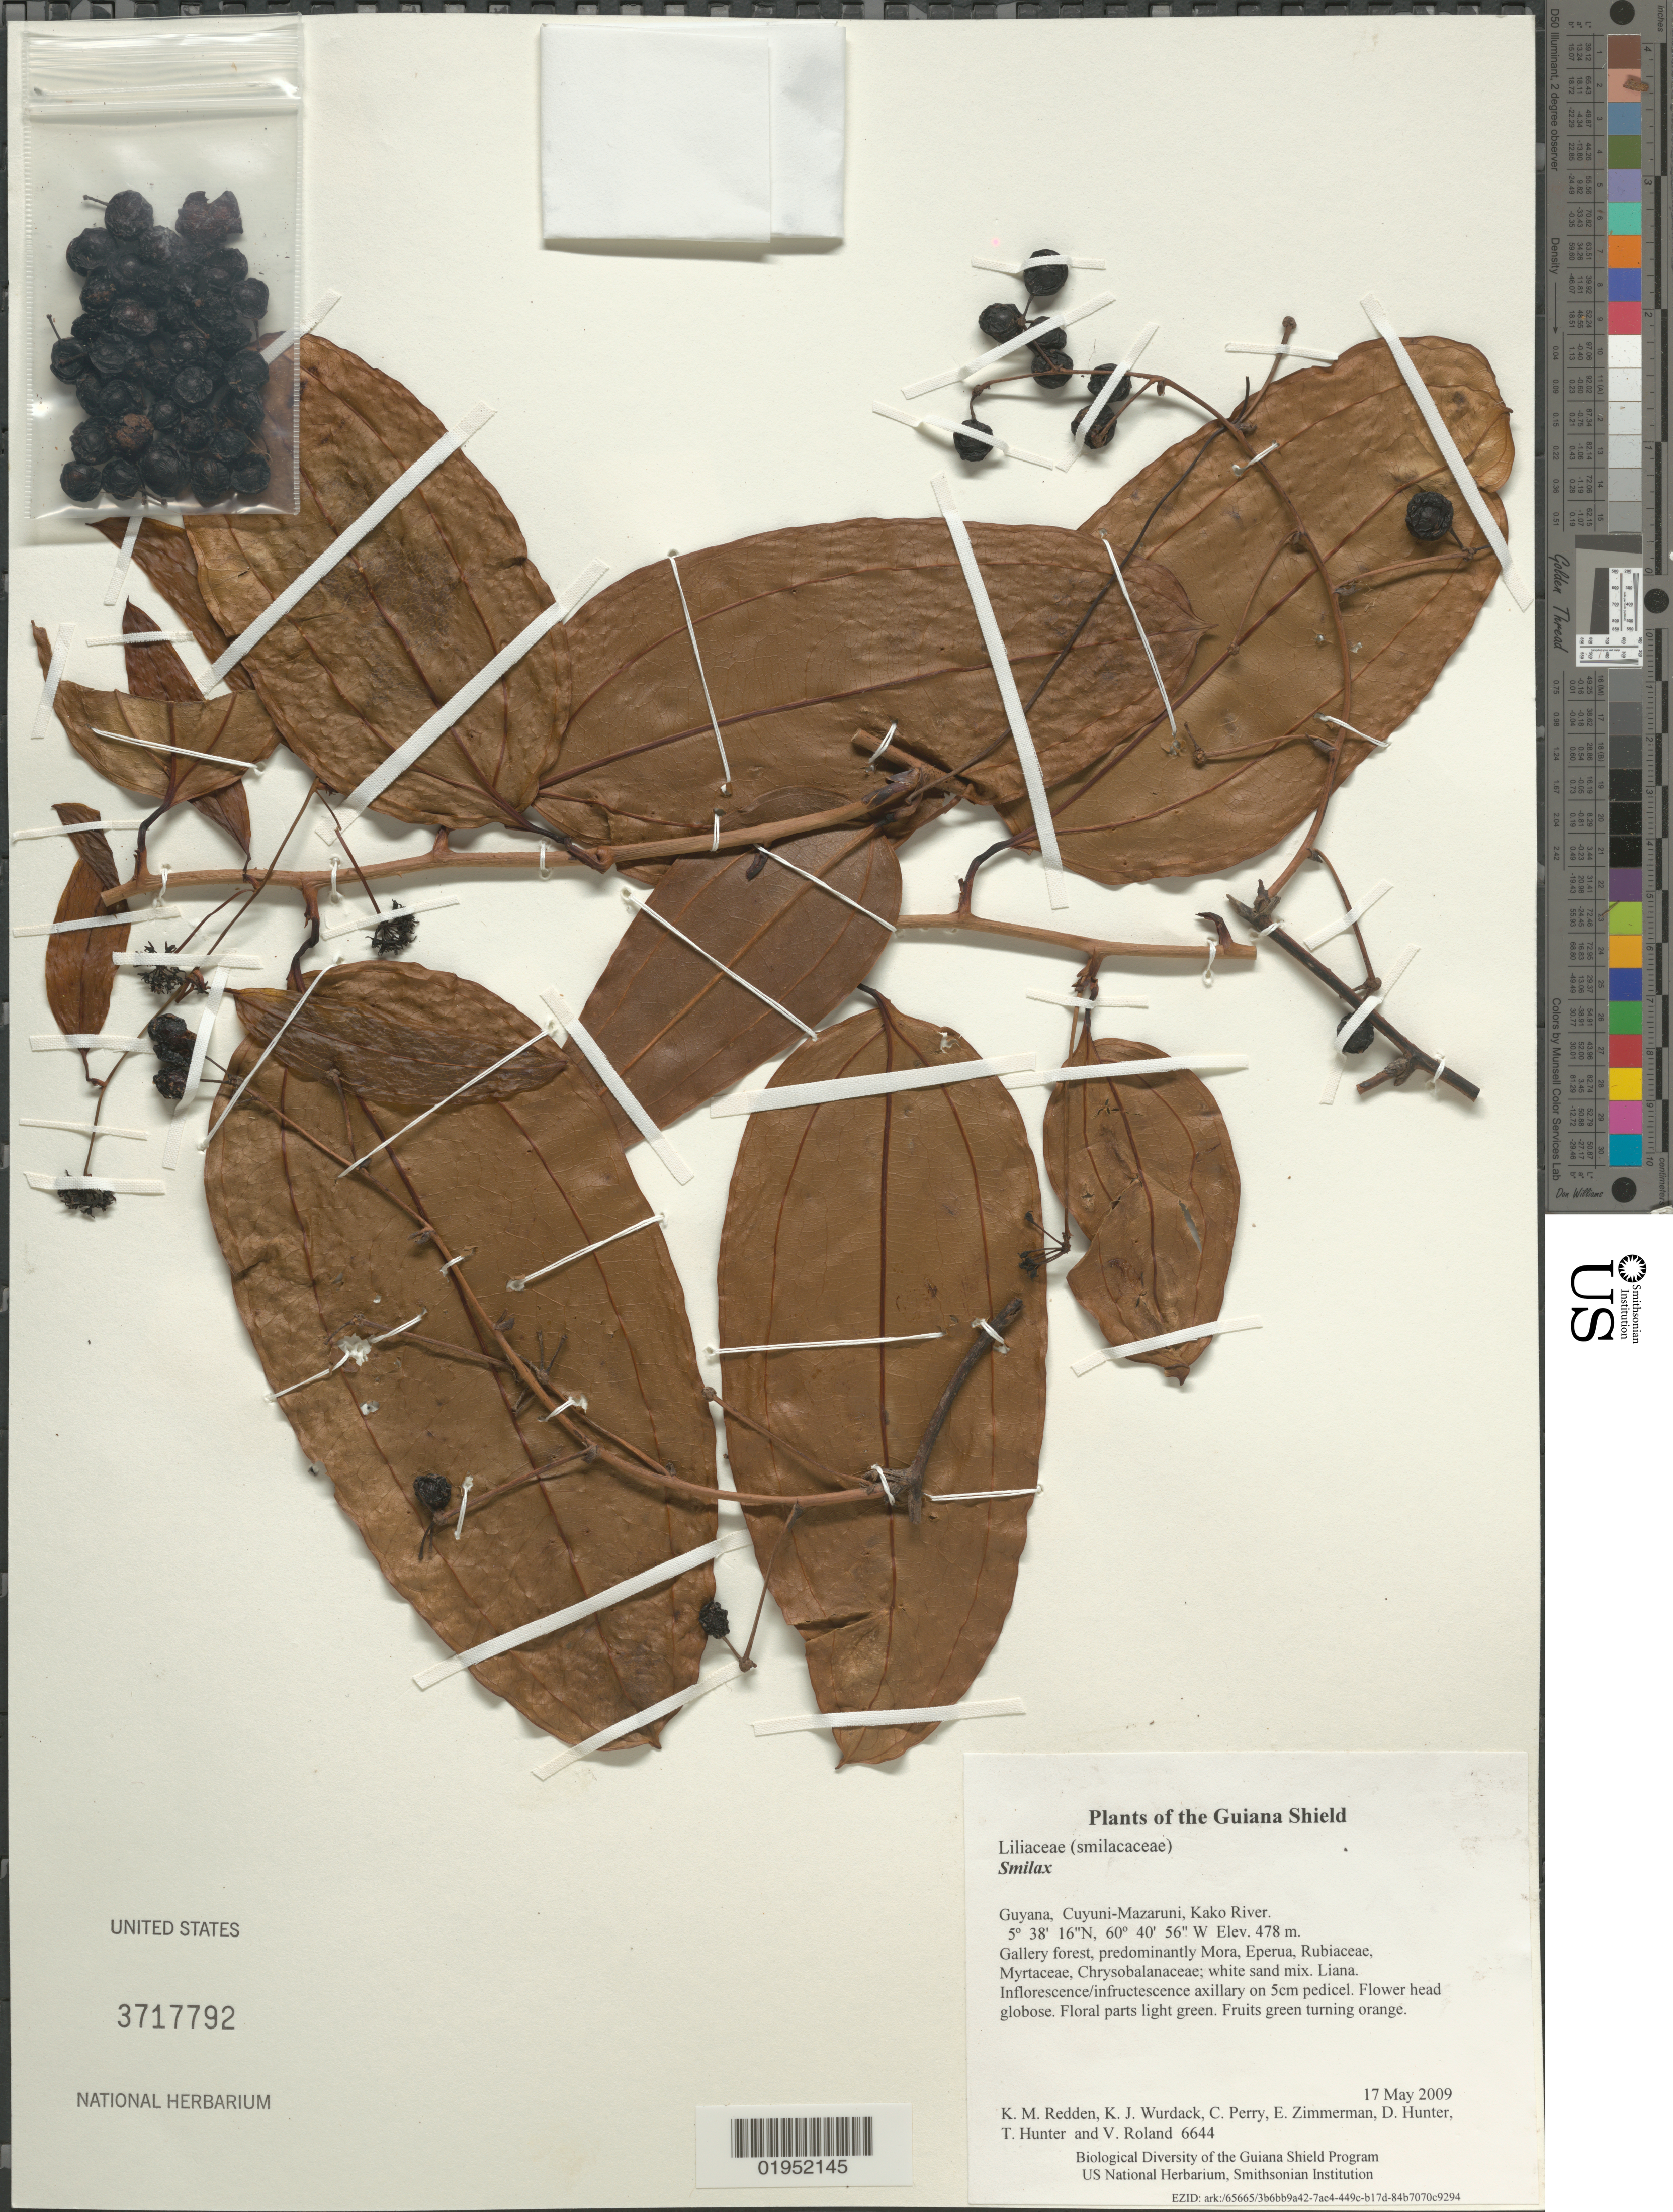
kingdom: Plantae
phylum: Tracheophyta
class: Liliopsida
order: Liliales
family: Smilacaceae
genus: Smilax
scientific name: Smilax sp.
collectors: K. M. Redden, K. Wurdack, C. Perry, E. Zimmerman, D. Hunter, T. Hunter & V. Roland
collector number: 6644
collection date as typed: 17 May 2009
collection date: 2009-05-17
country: Guyana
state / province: Cuyuni-Mazaruni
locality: Kako River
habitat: Gallery forest, predominantly Mora, Eperua, Rubiaceae, Myrtaceae, Chrysobalanaceae; white sand mix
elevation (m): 478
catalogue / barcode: US 3717792